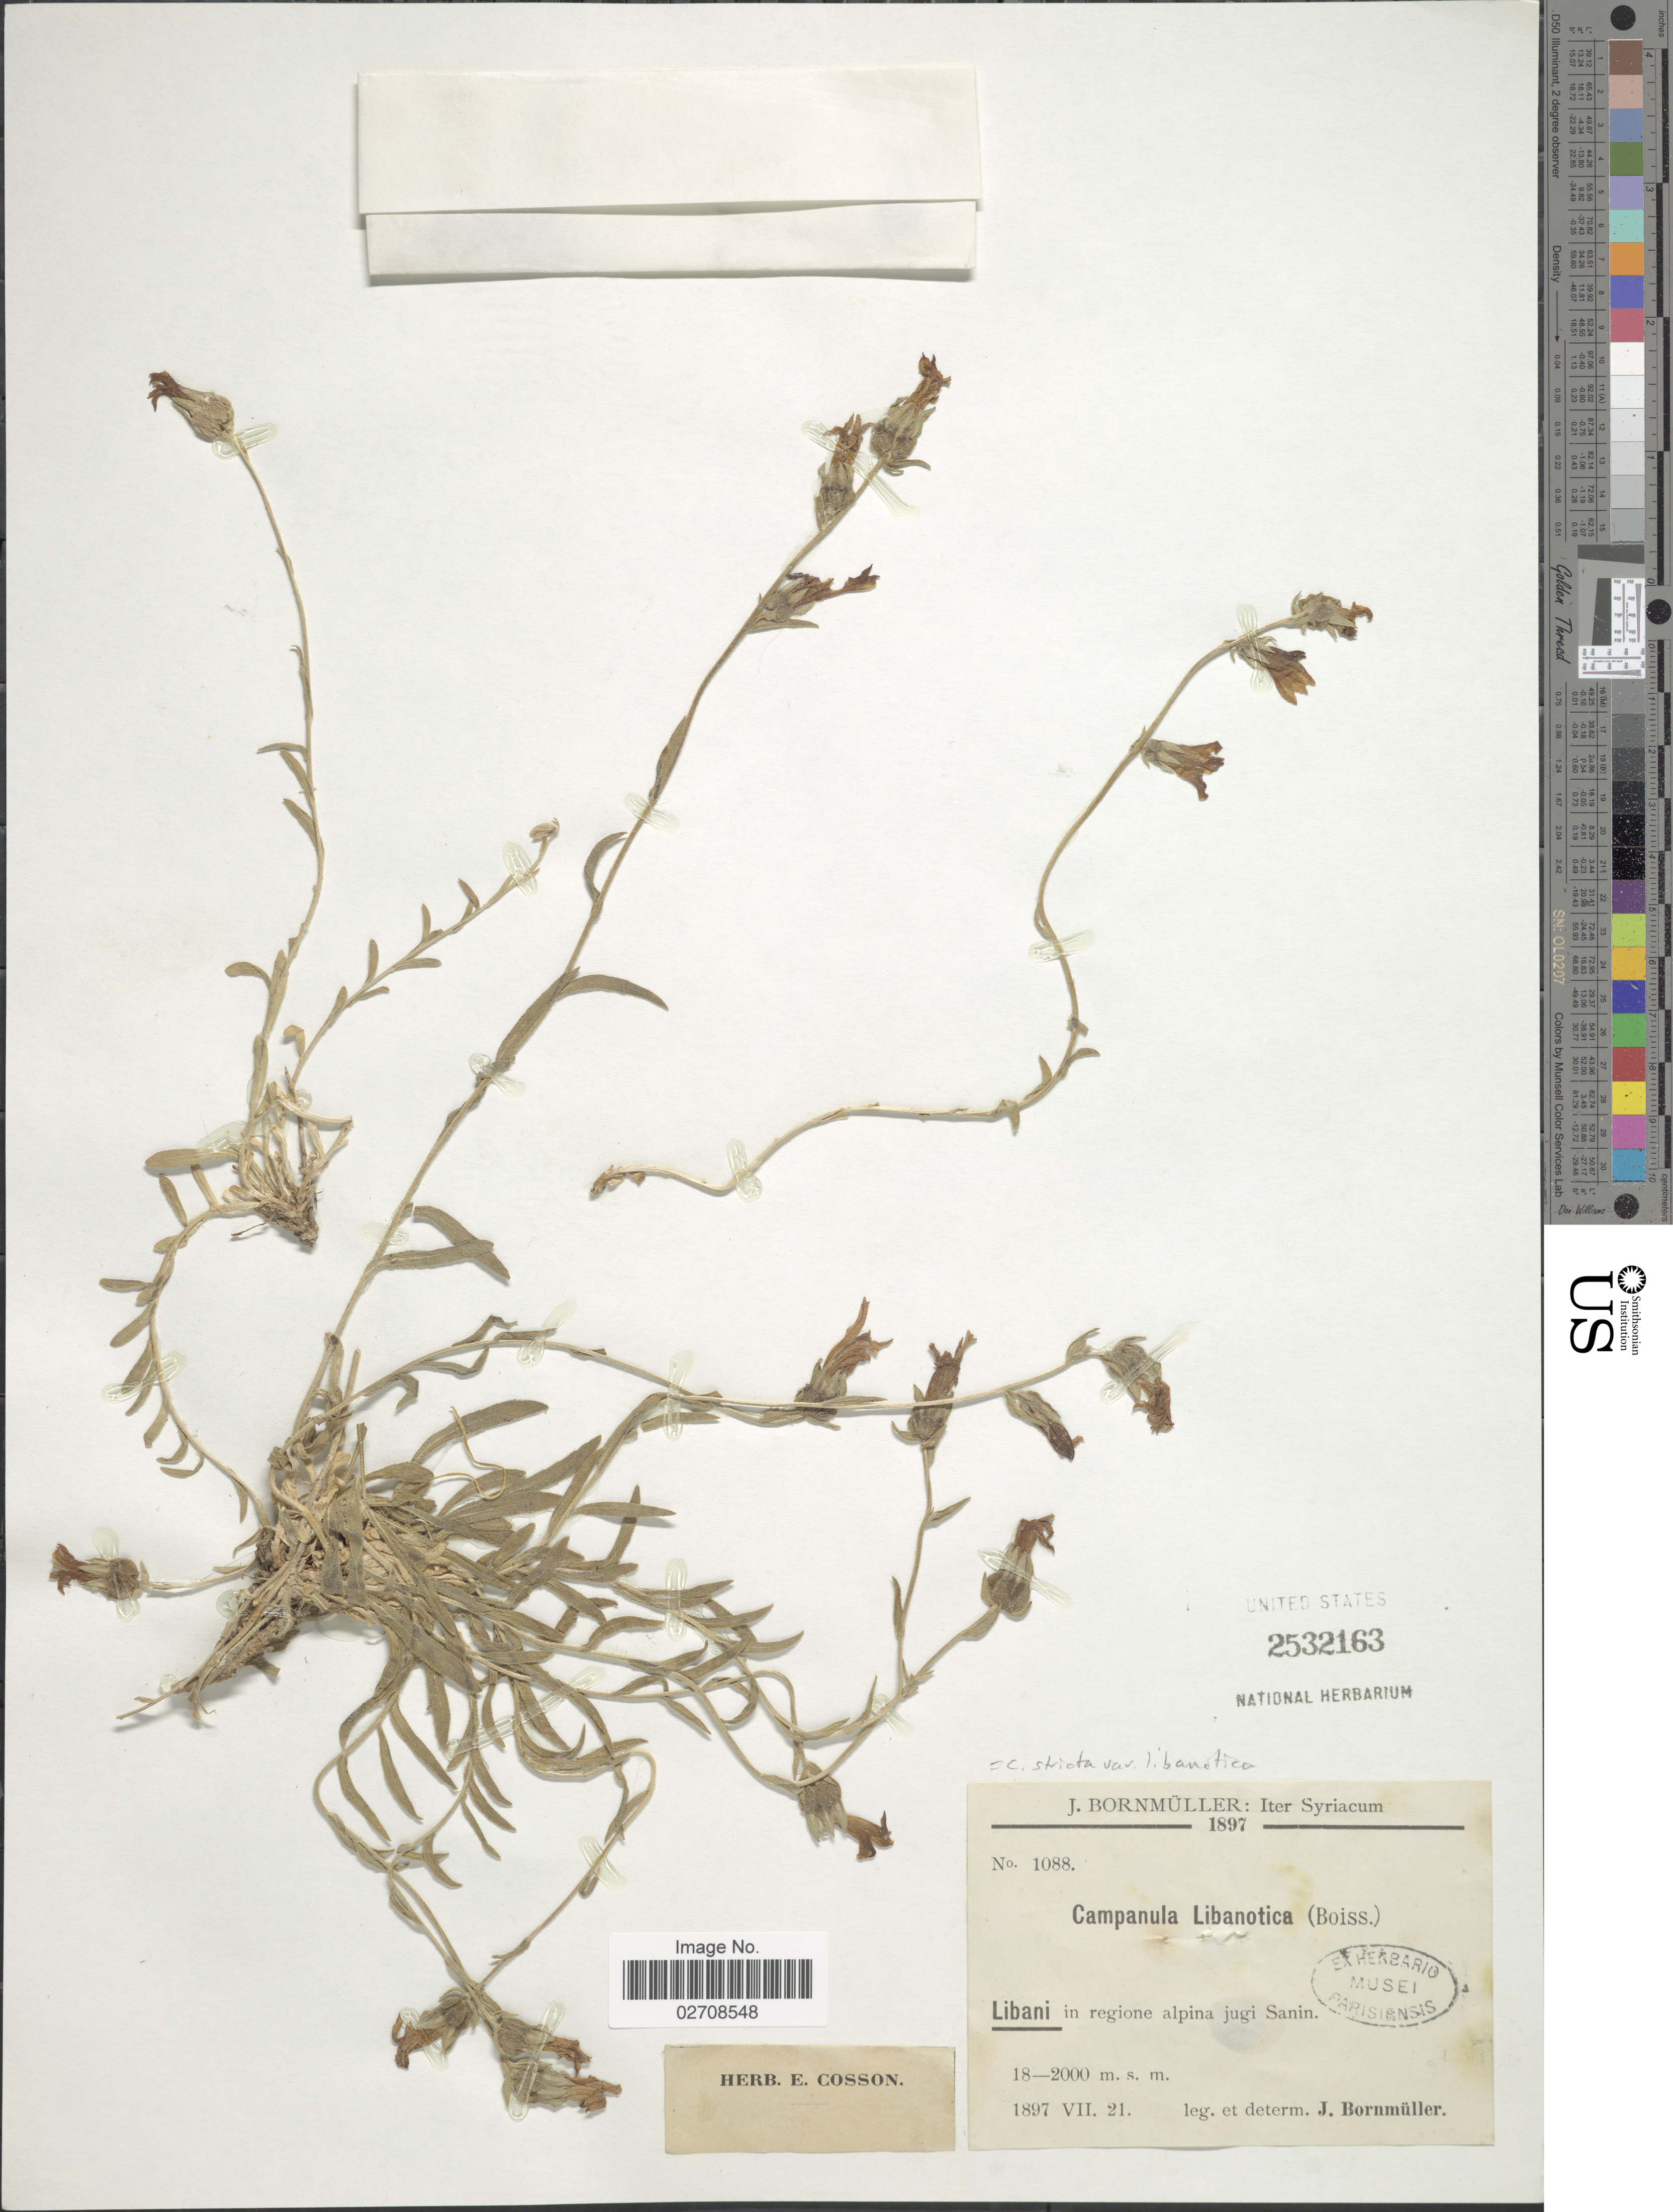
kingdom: Plantae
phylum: Tracheophyta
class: Magnoliopsida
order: Asterales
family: Campanulaceae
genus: Campanula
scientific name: Campanula stricta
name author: L.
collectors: J. Bornmüller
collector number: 1088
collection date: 1897-07-21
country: Syria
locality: Iter Syriacum, Libani in regione alpina jugi Sanin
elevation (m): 1800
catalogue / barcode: US 2532163